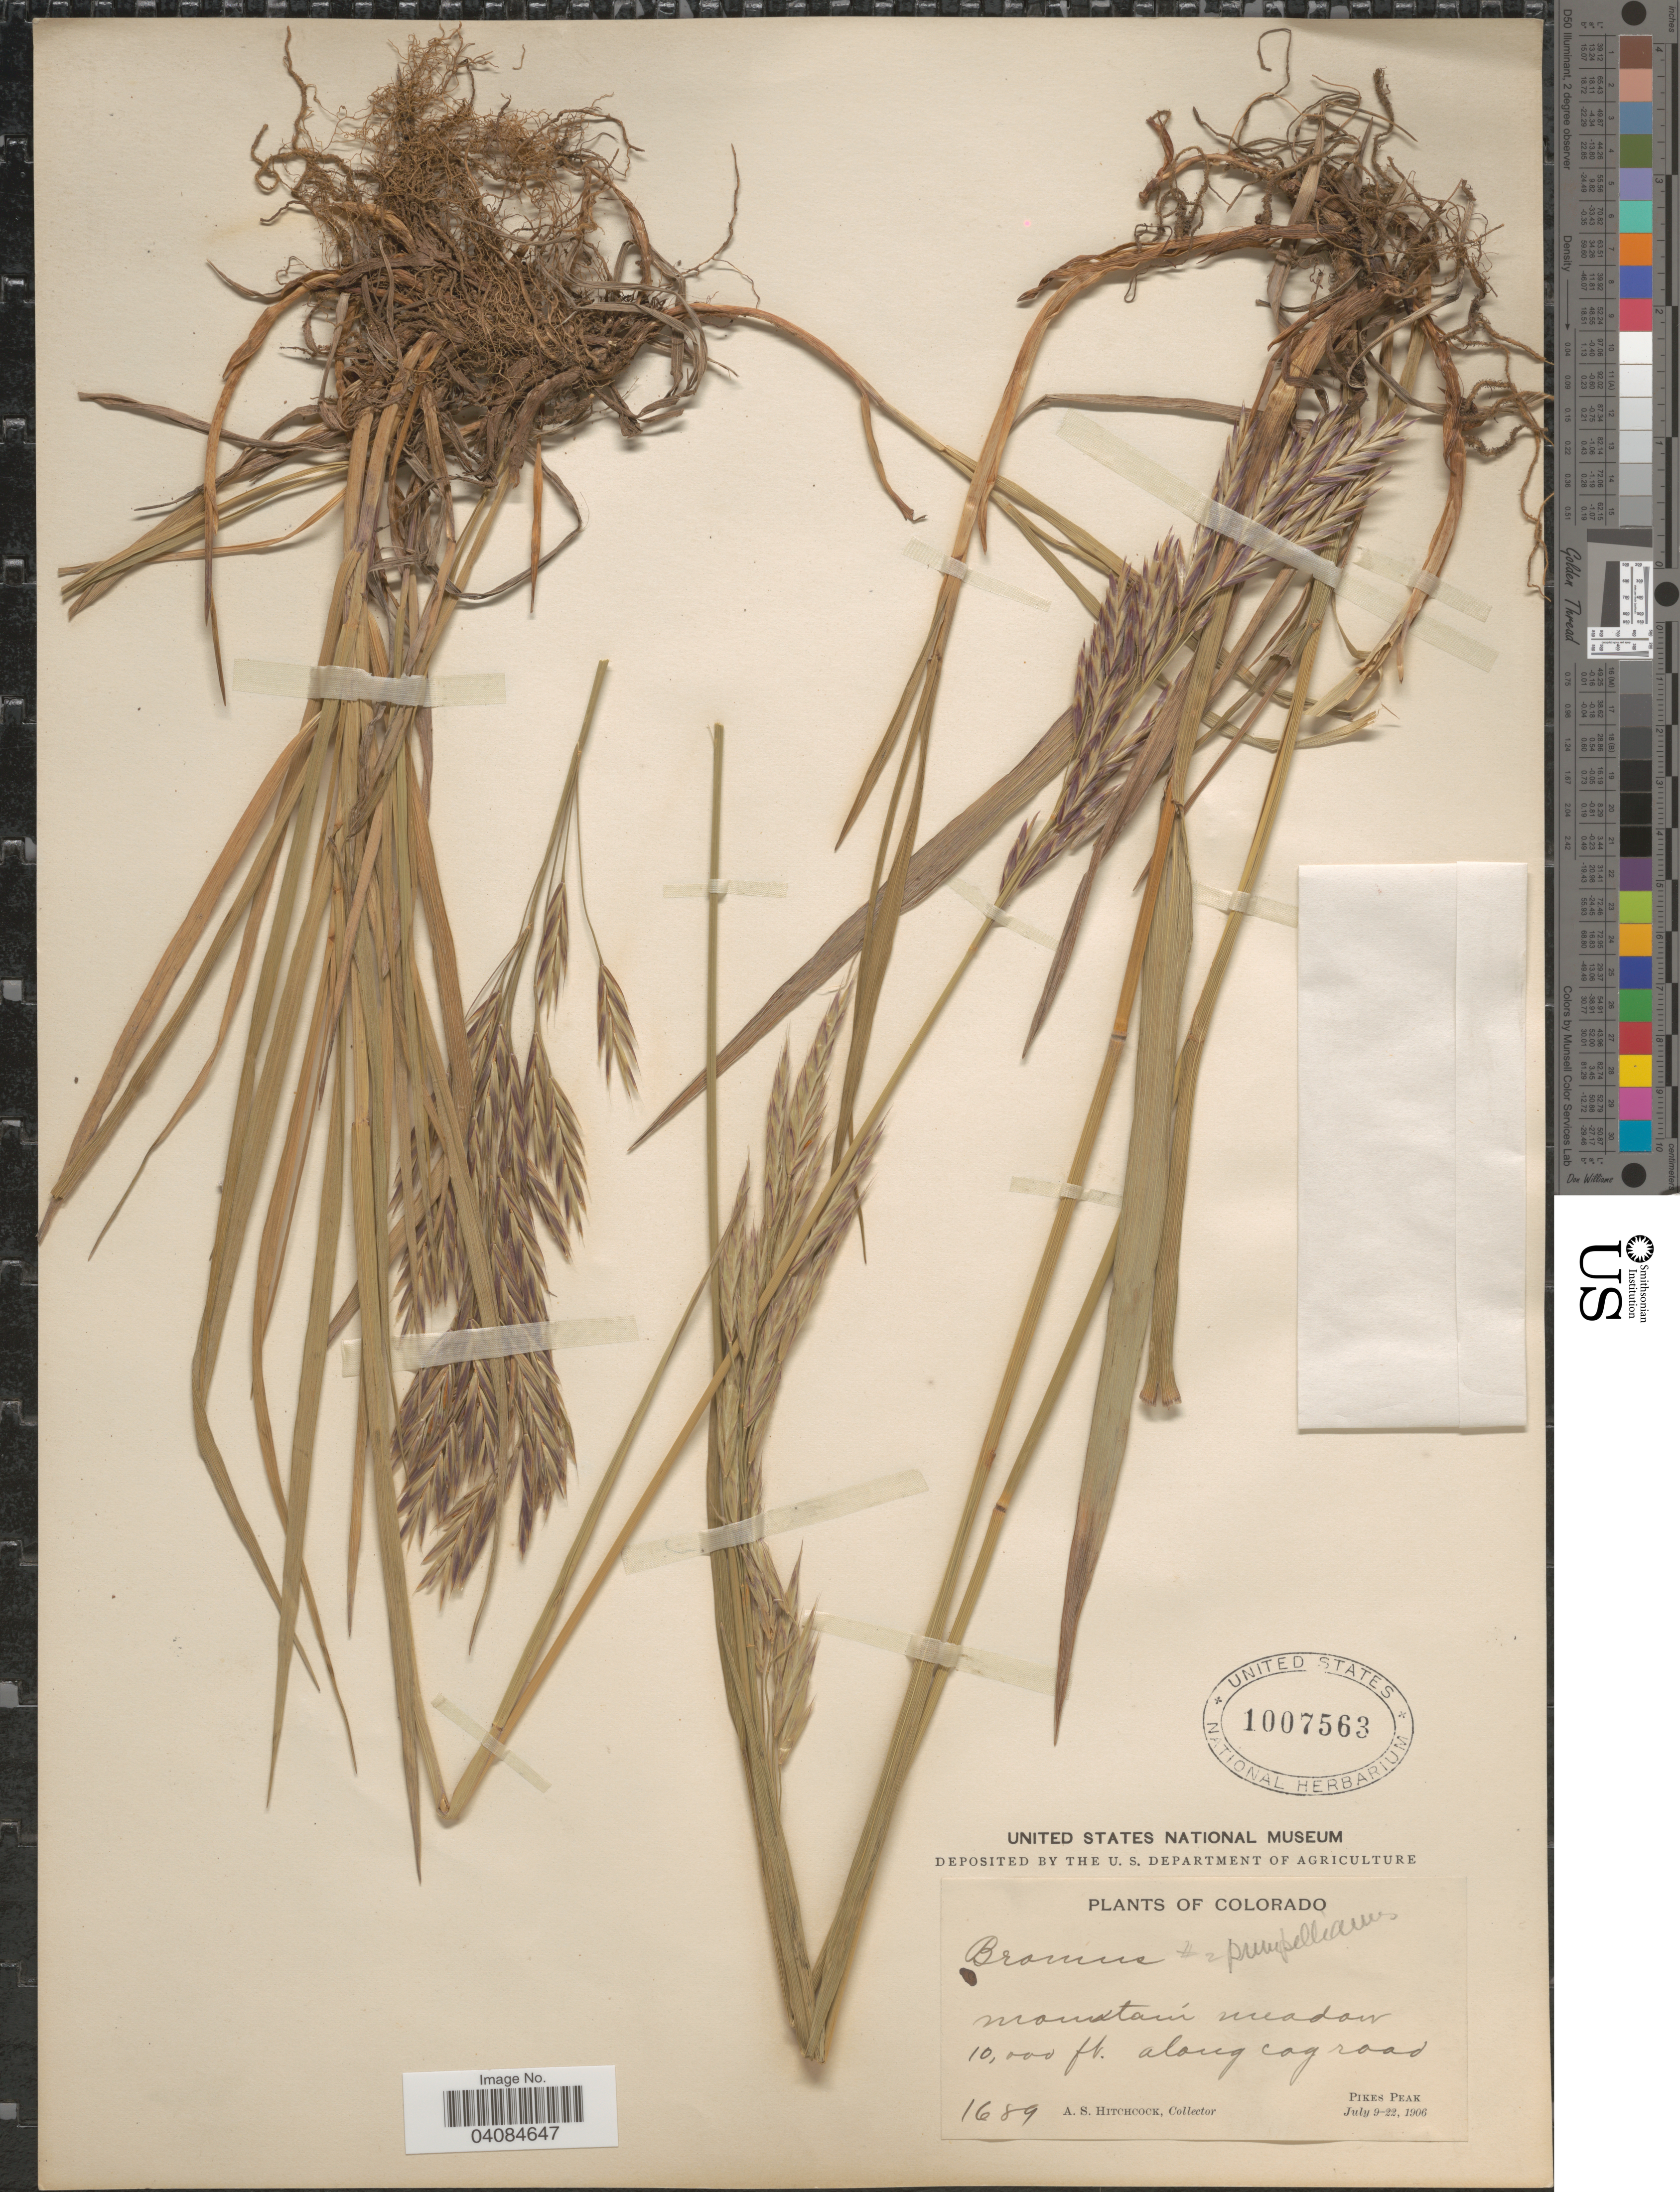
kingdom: Plantae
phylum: Tracheophyta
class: Liliopsida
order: Poales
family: Poaceae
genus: Bromus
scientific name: Bromus pumpellianus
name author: Scribn.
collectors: A. S. Hitchcock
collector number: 1689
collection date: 1906-07-09/1906-07-22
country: United States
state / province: Colorado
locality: Mountain meadow. Along cog road. Pikes Peak.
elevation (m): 3048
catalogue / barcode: US 1007563